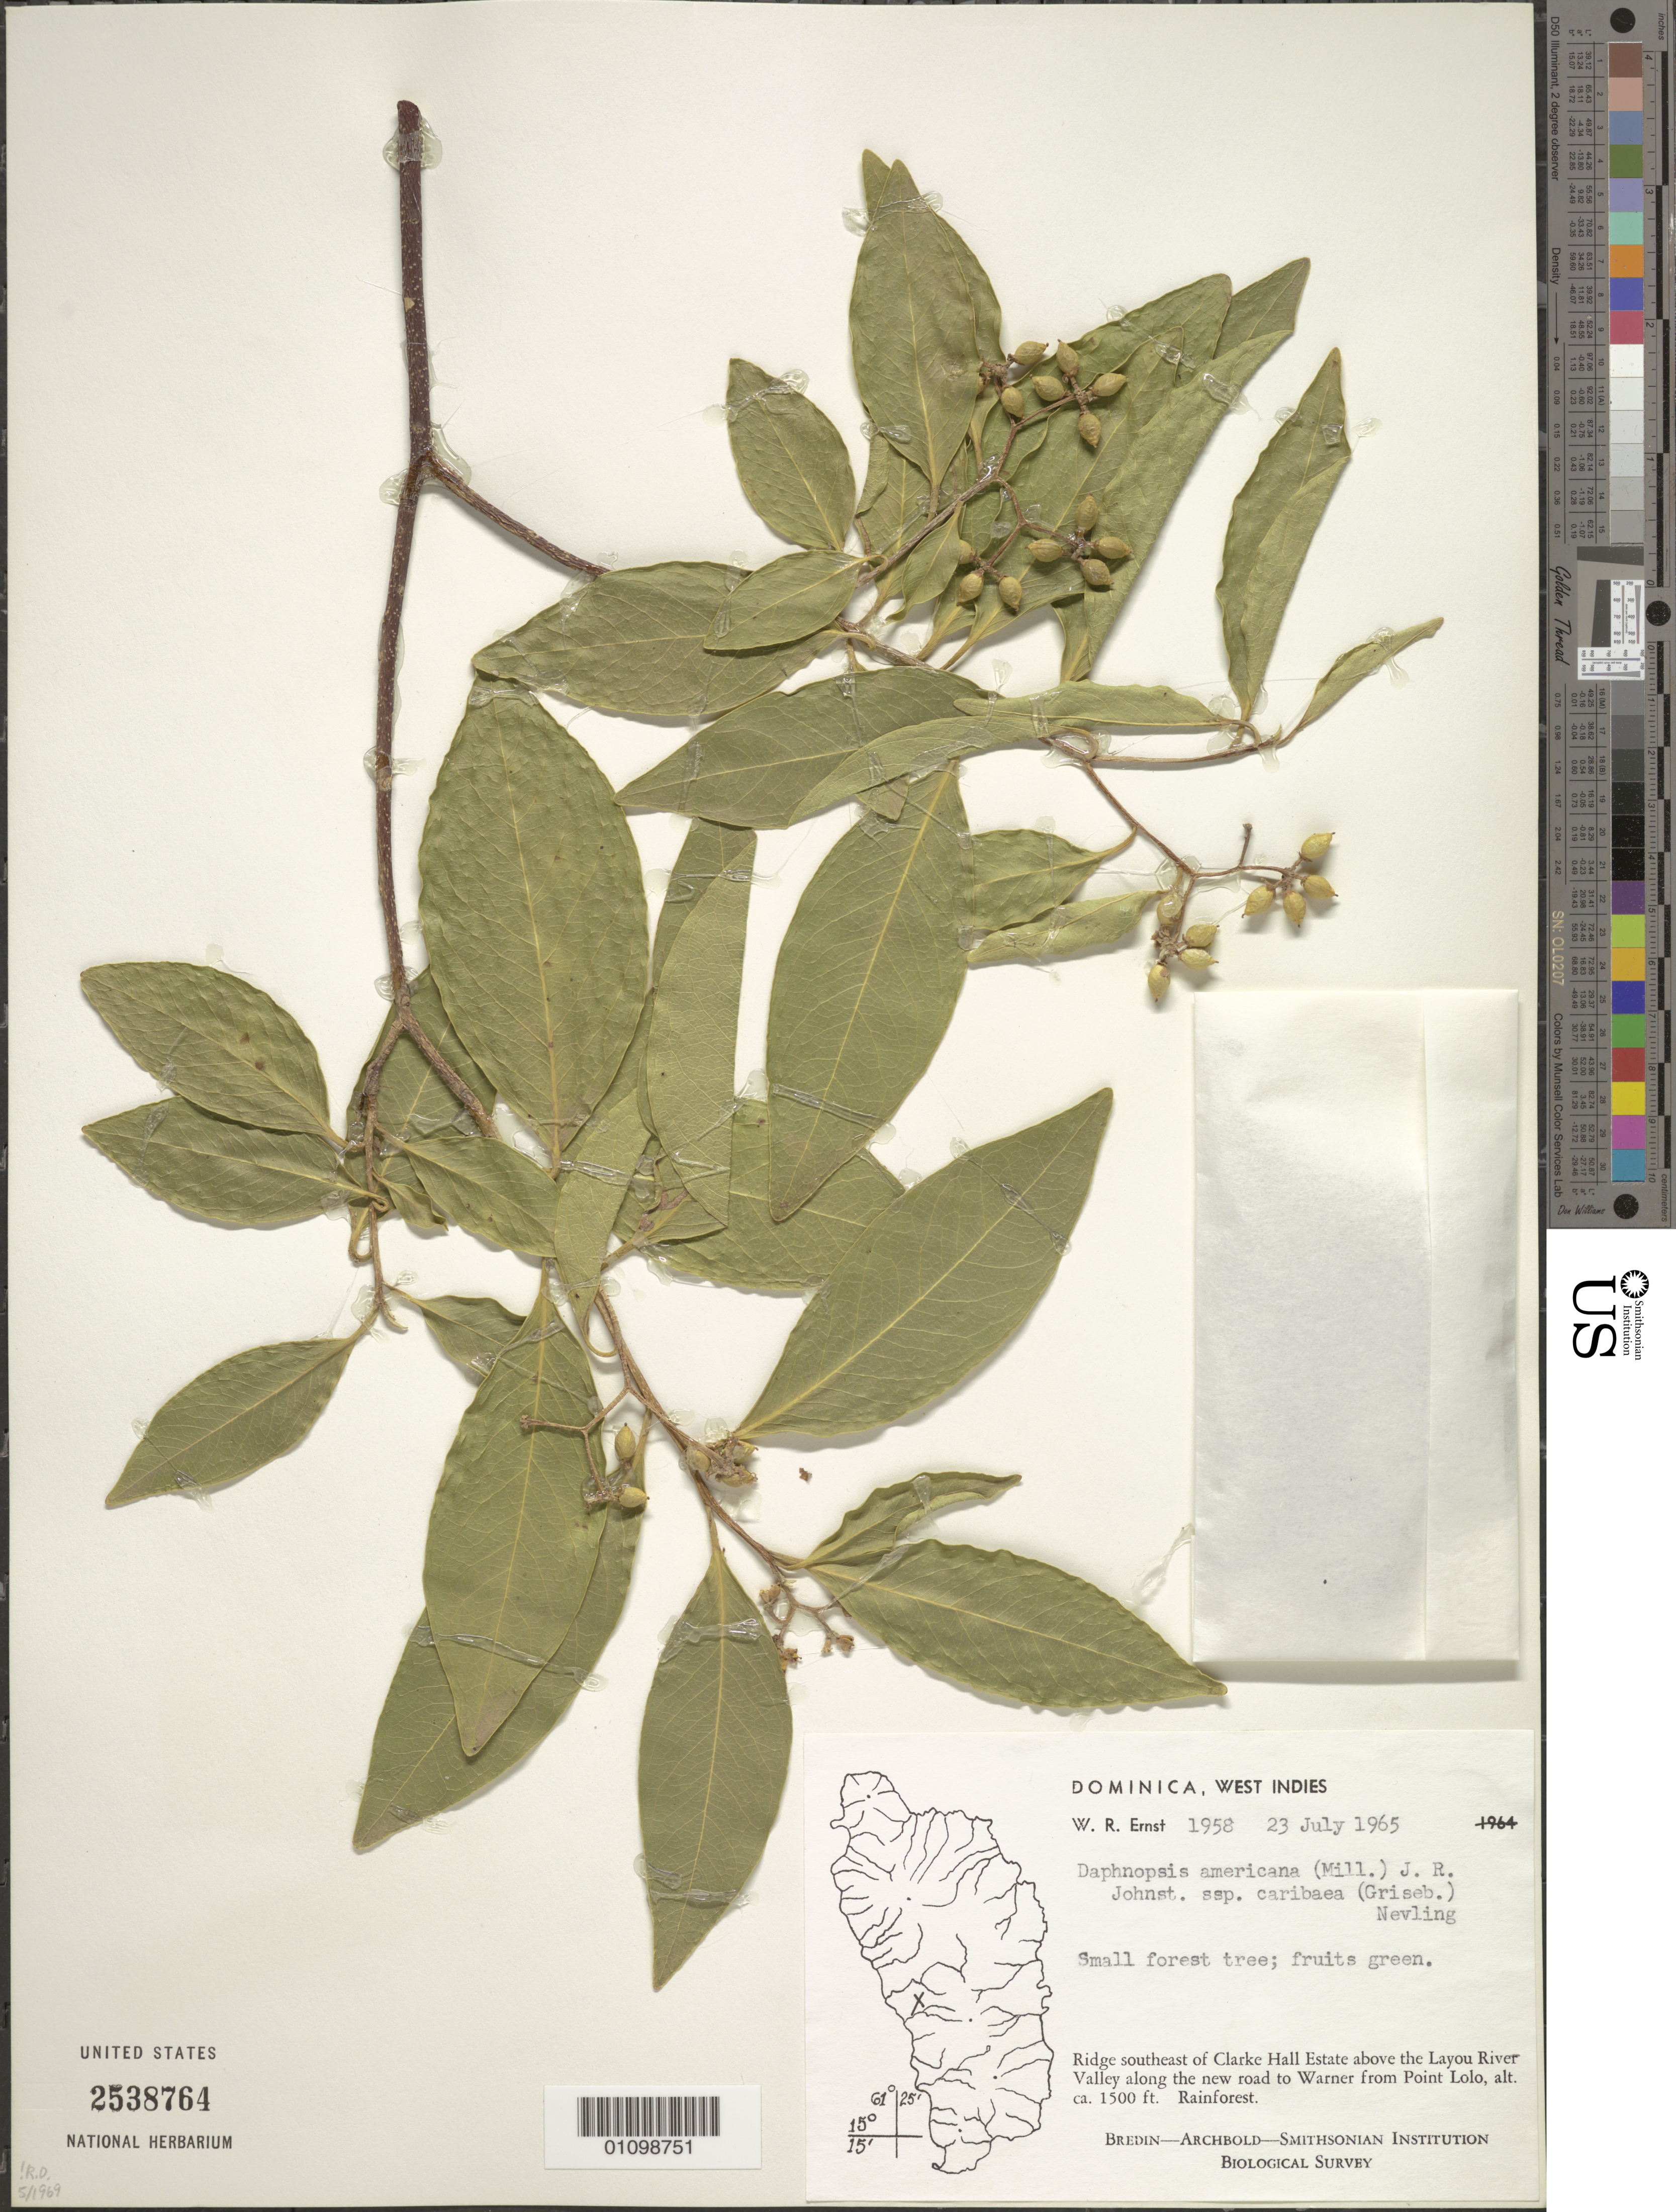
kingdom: Plantae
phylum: Tracheophyta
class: Magnoliopsida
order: Malvales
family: Thymelaeaceae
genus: Daphnopsis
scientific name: Daphnopsis americana subsp. caribaea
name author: (Griseb.) Nevling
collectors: W. R. Ernst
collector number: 1958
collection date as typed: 23 Jul 1965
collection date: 1965-07-23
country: Dominica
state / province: St. Paul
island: Dominica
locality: Ridge SW of Clarke Hall Estate above Layou River Valley along the new road to Warner from Point Lolo. Rainforest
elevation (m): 457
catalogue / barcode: US 5449